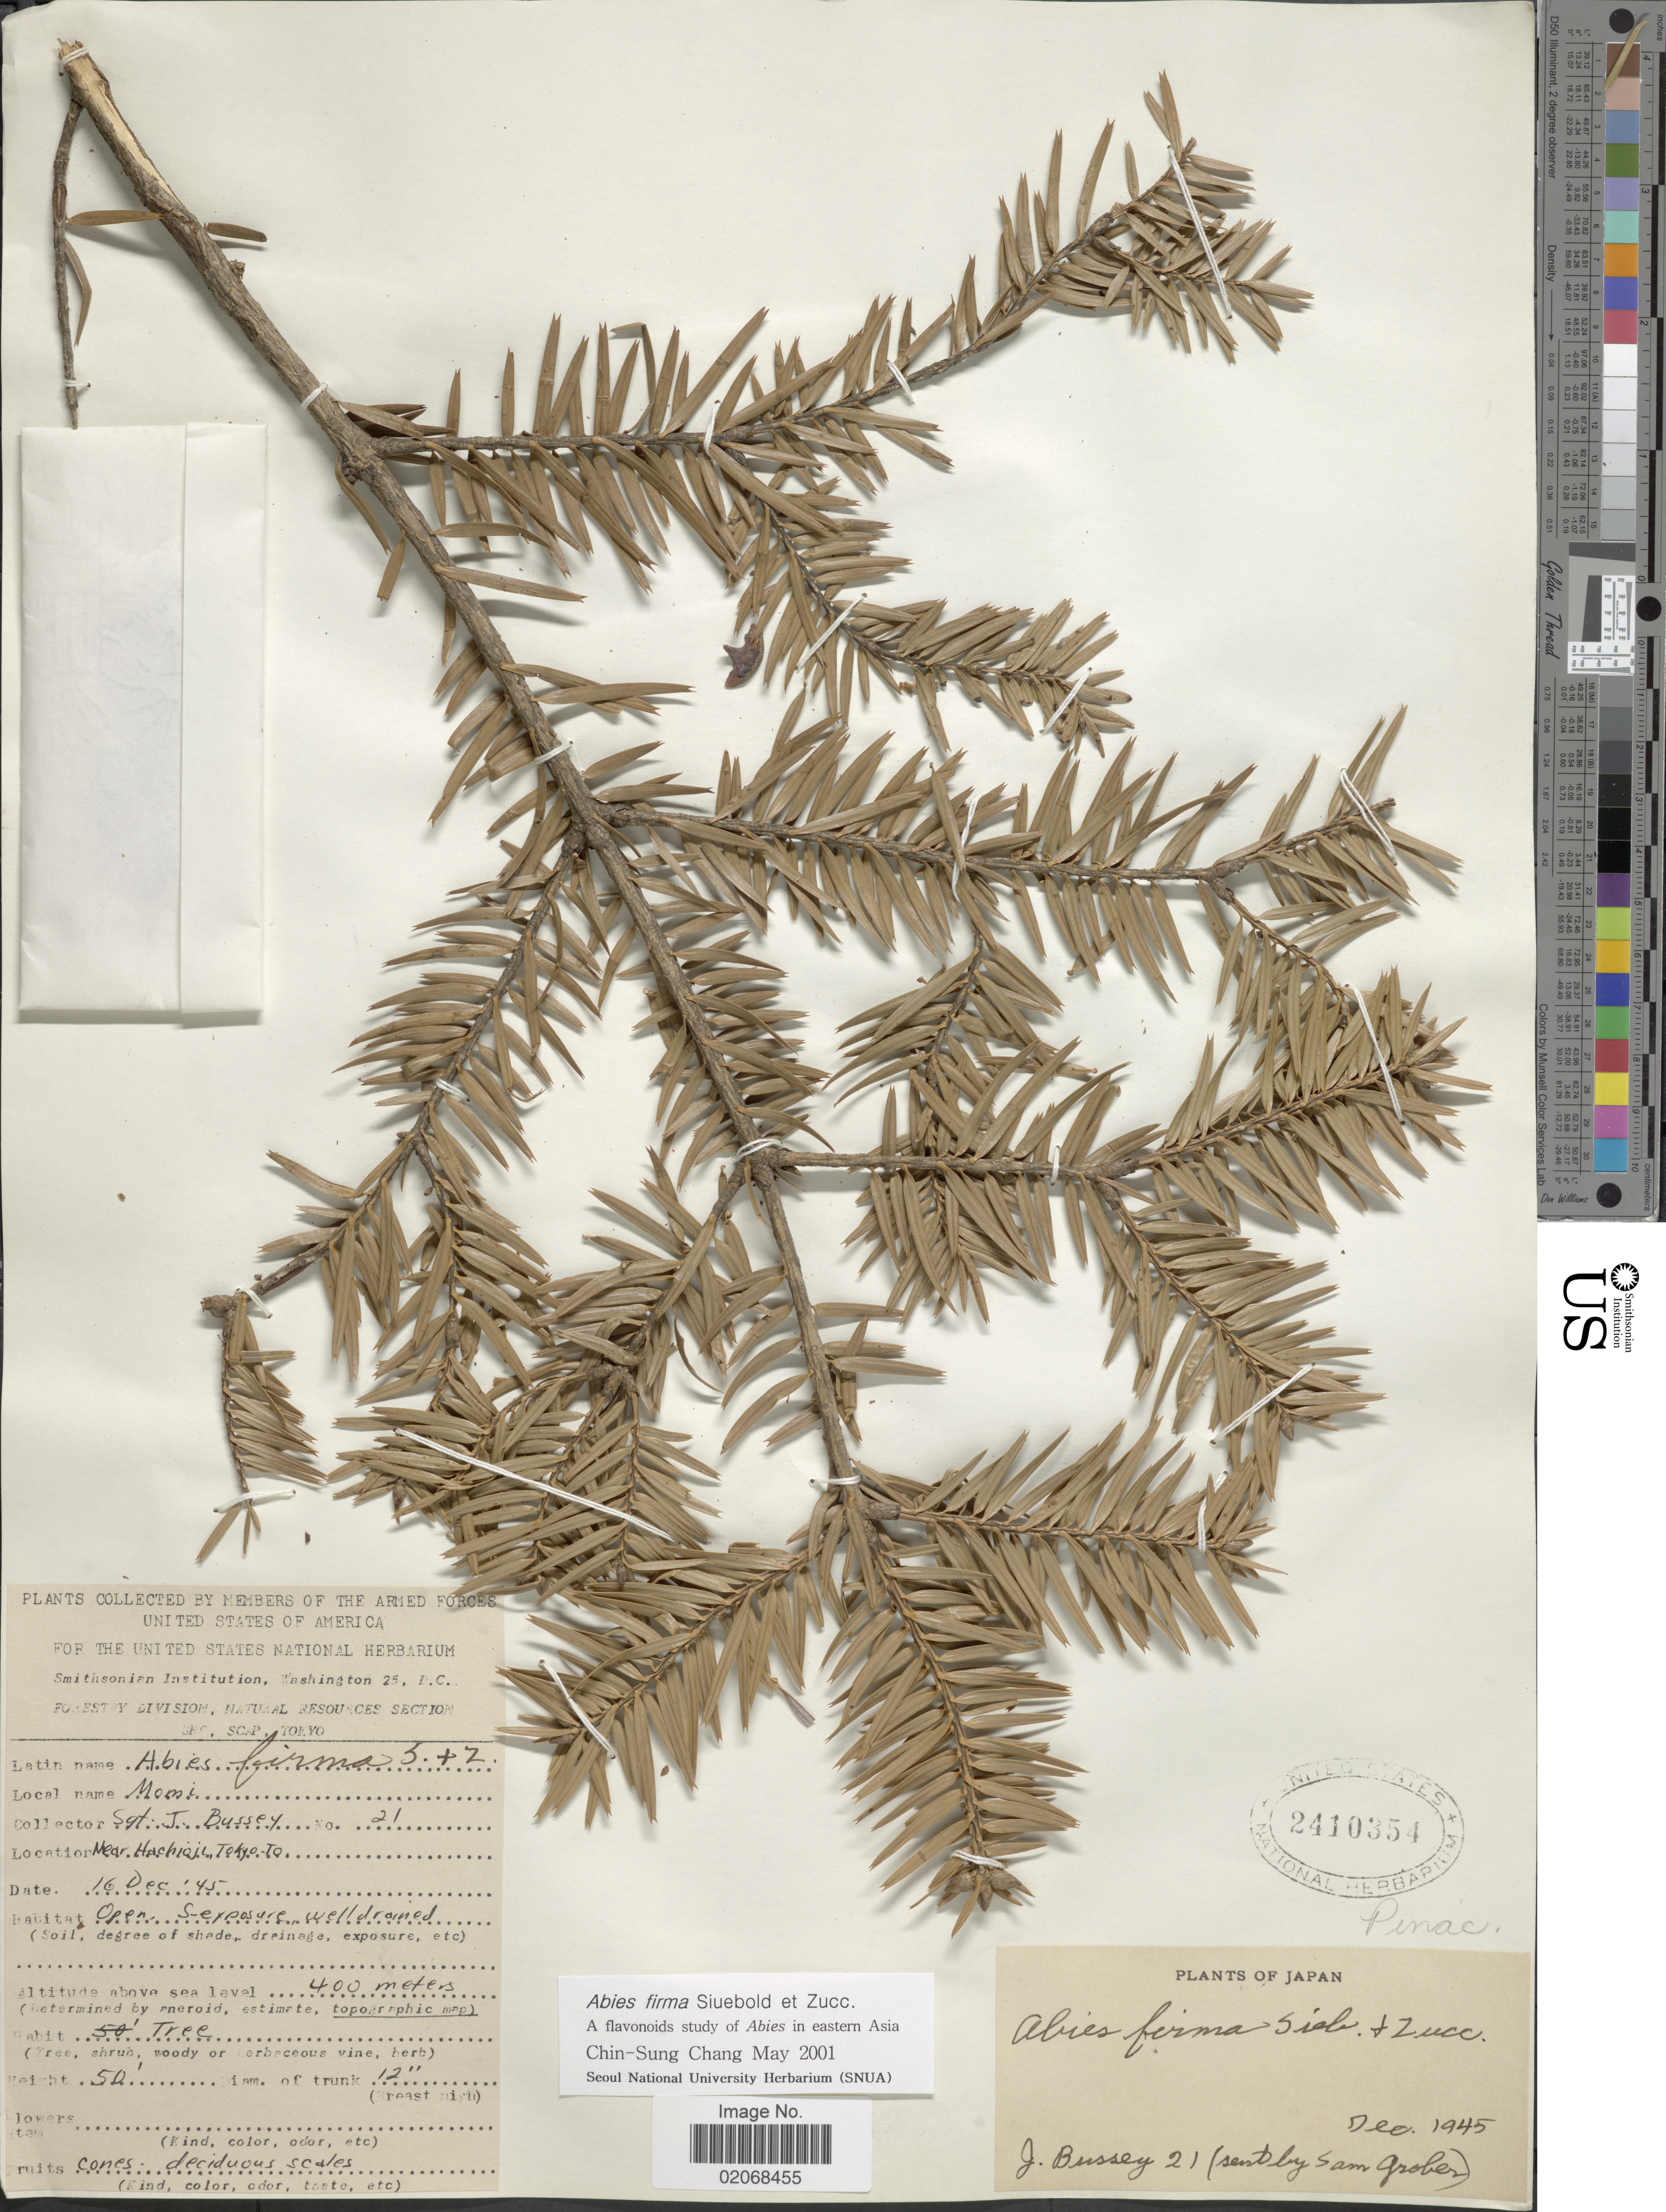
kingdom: Plantae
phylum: Tracheophyta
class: Pinopsida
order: Pinales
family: Pinaceae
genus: Abies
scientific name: Abies firma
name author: Siebold & Zucc.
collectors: J. Bussey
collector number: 21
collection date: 1945-12-16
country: Japan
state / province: Tokyo, Federal City of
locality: Near Hachioji, Tokyo-to.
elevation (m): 400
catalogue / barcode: US 2410354